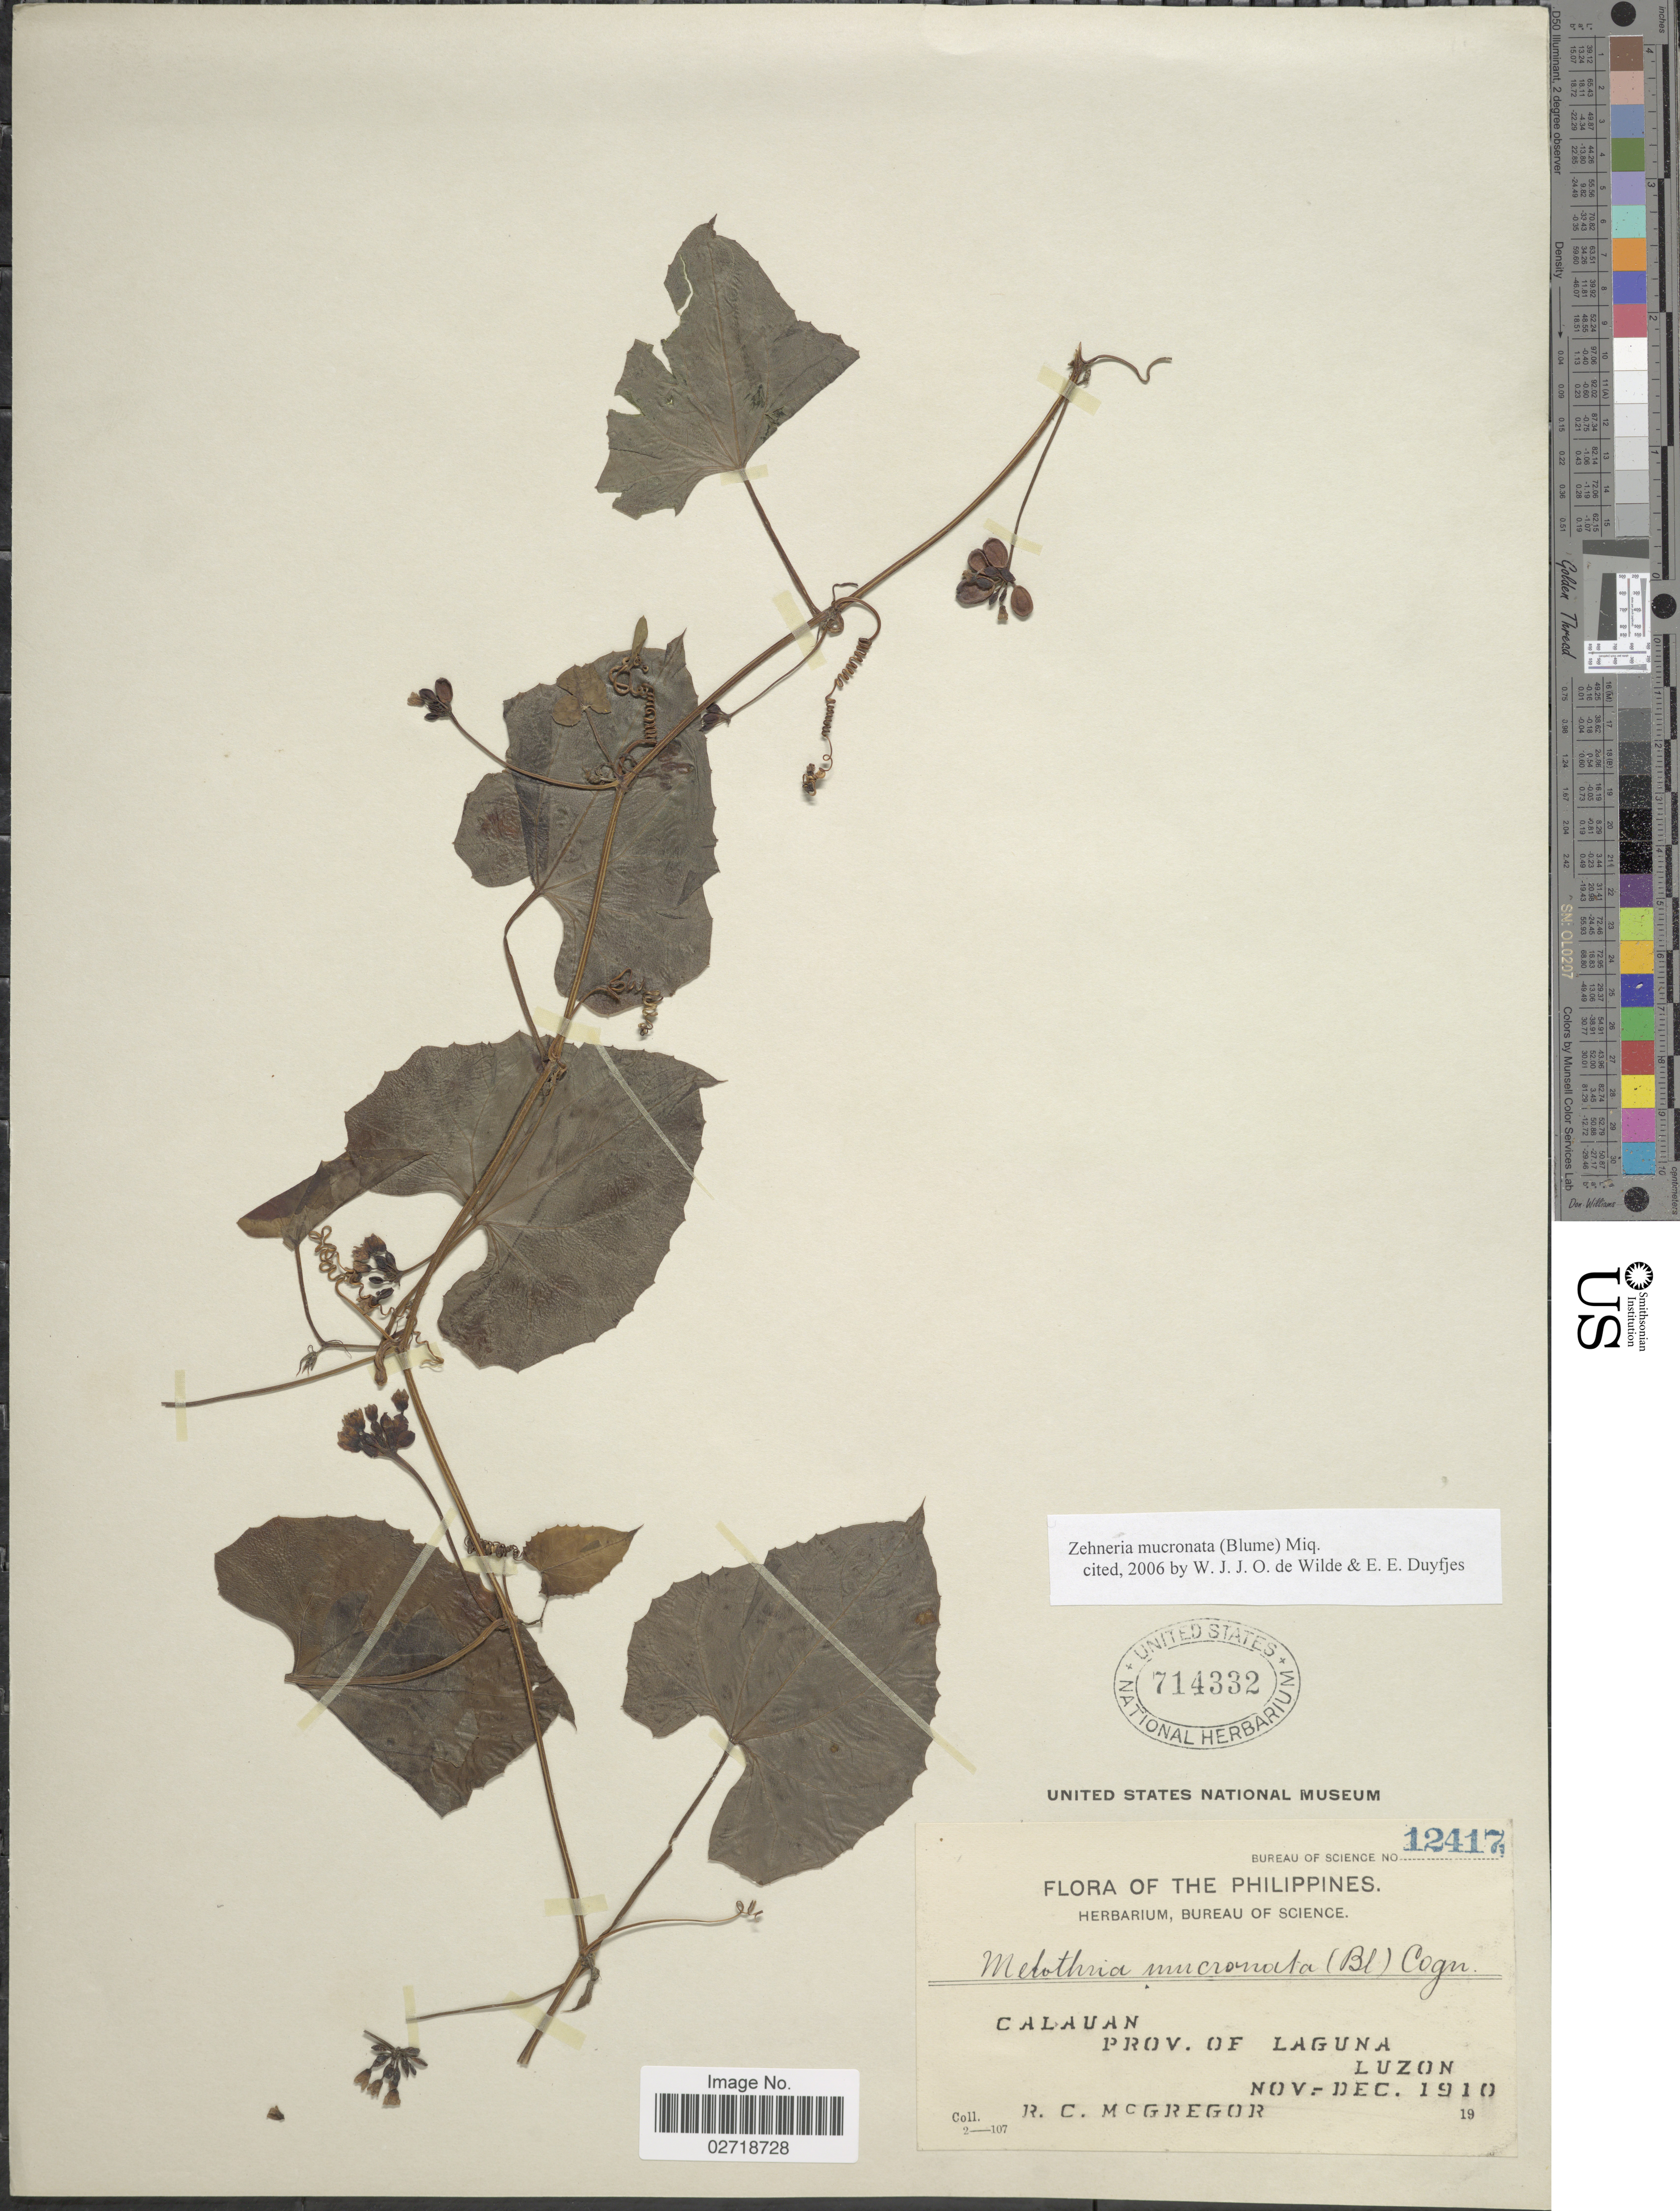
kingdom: Plantae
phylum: Tracheophyta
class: Magnoliopsida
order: Cucurbitales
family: Cucurbitaceae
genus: Zehneria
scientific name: Zehneria mucronata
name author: (Blume) Miq.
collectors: R. C. McGregor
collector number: Bureau of Science 12417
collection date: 1910-11/1910-12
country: Philippines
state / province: Calabarzon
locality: Calauan, Prov. of Laguna, Luzon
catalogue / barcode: US 714332